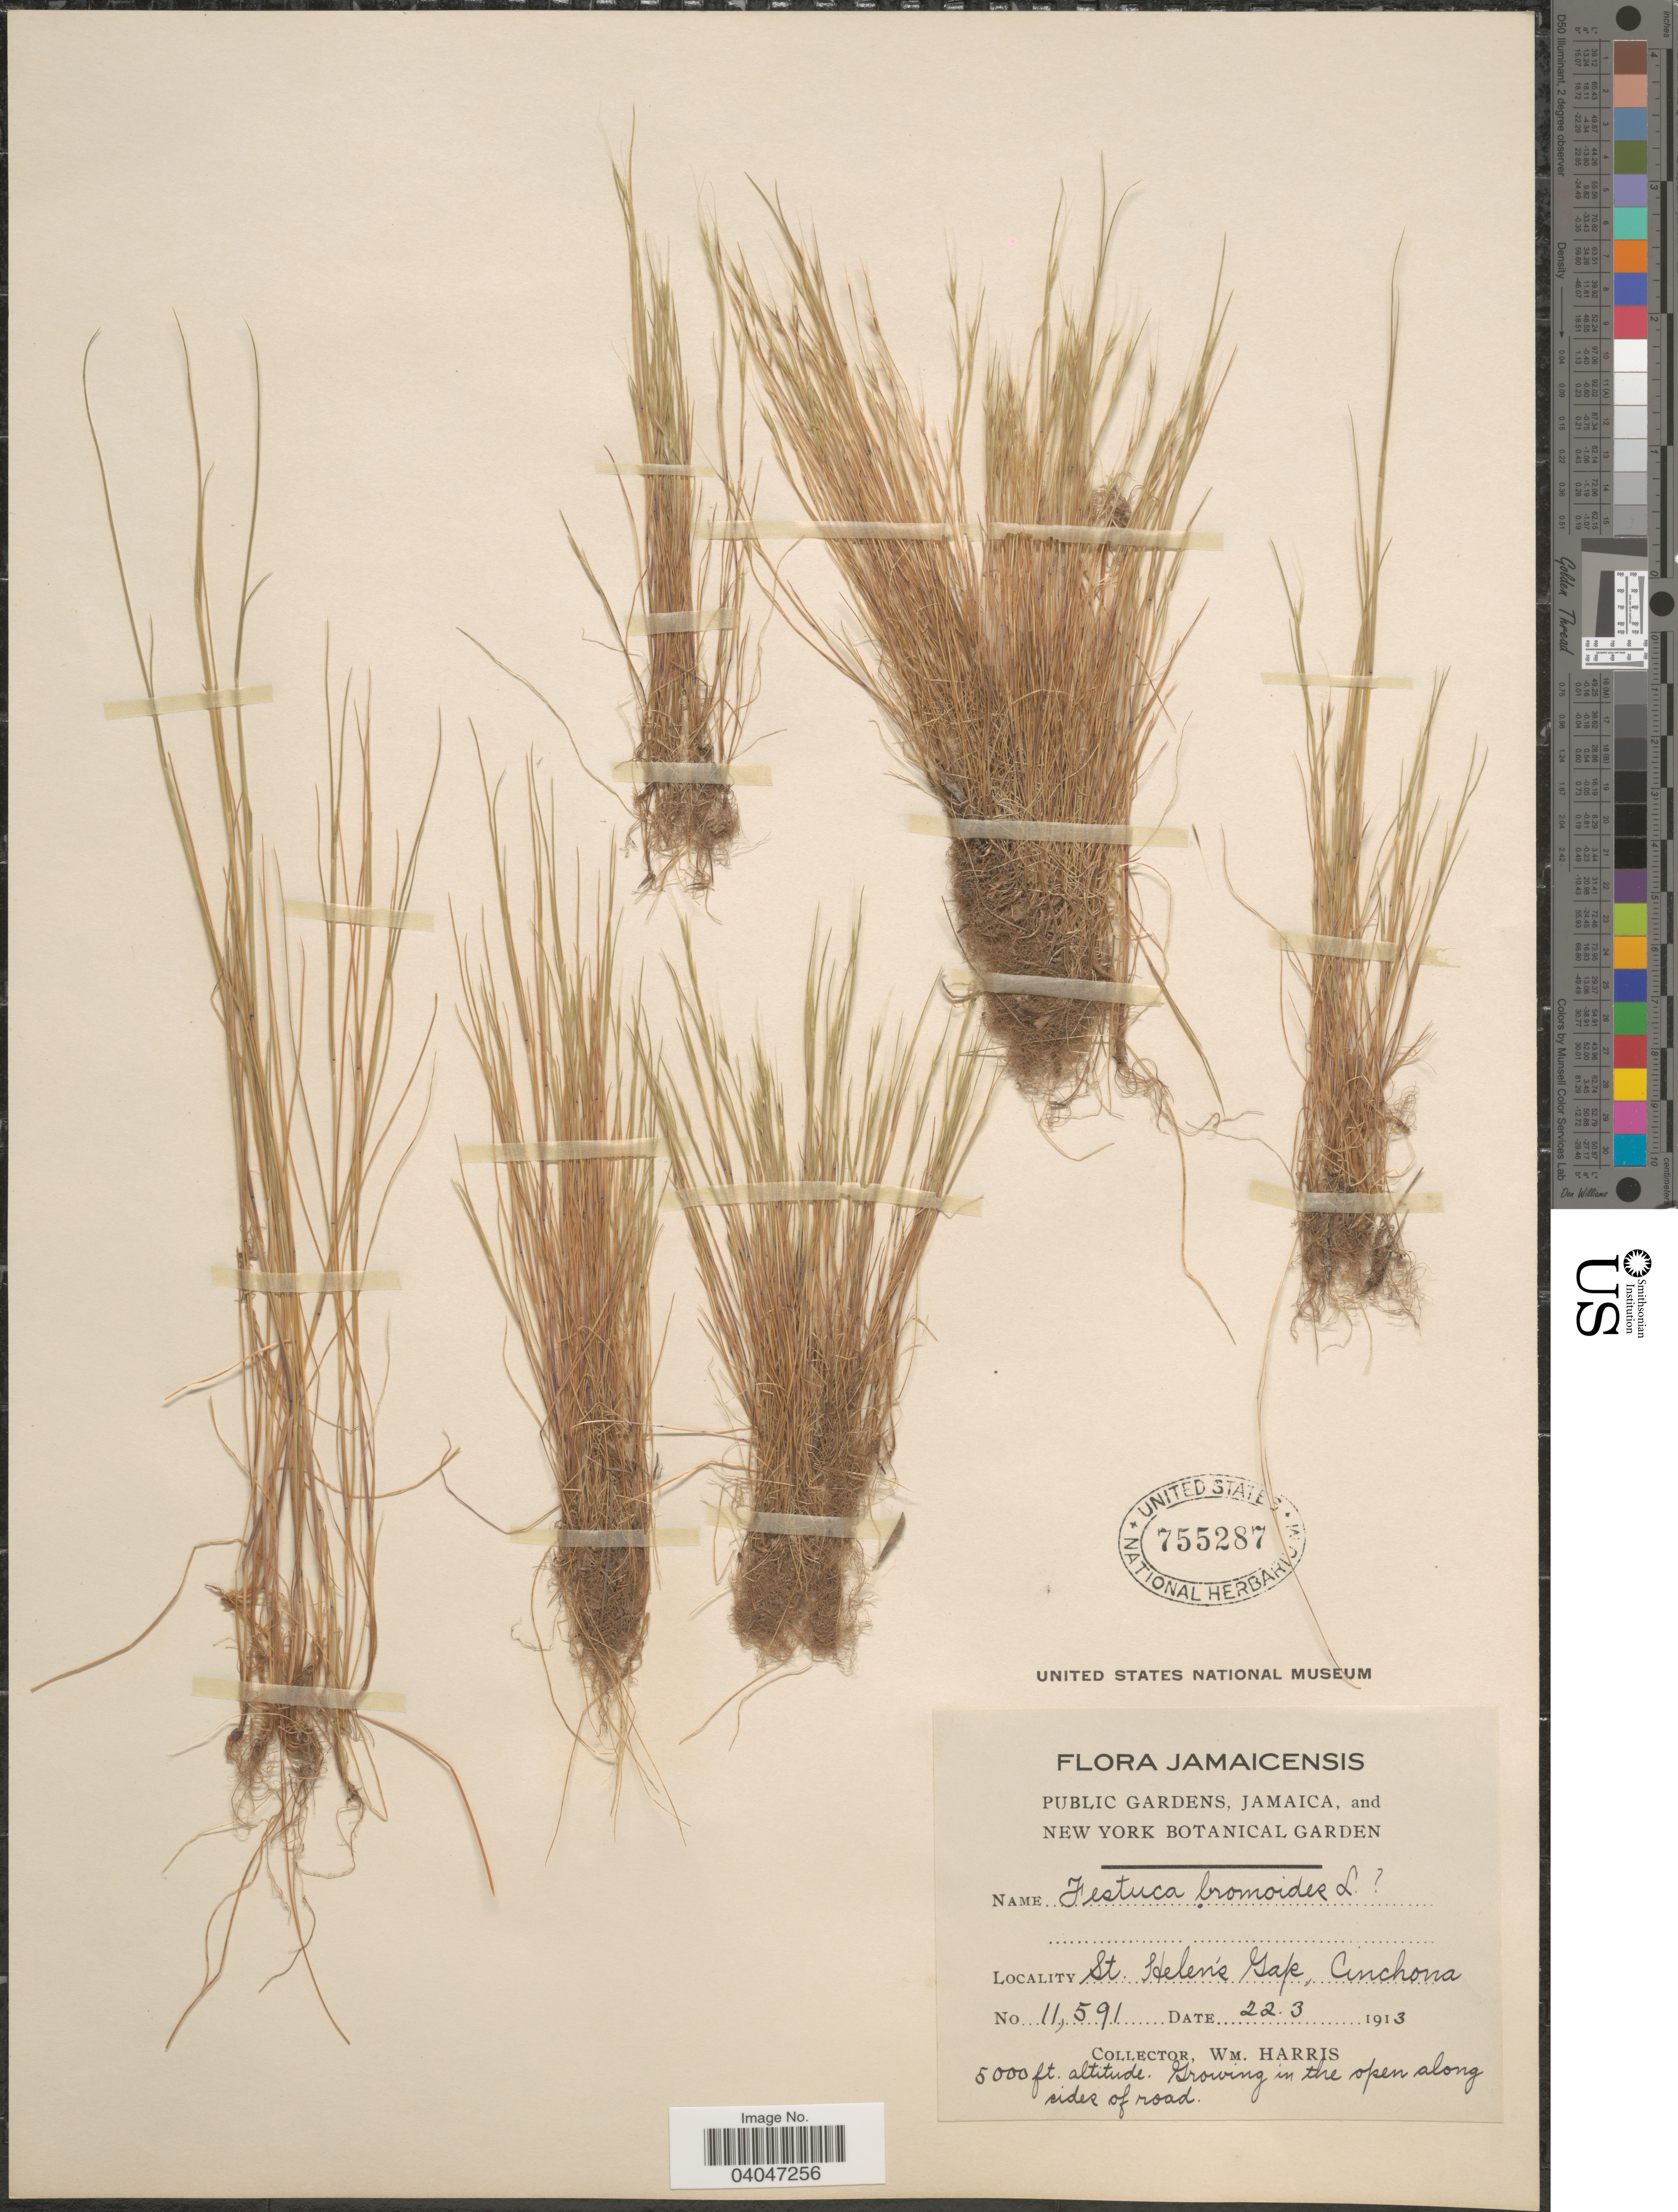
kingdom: Plantae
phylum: Tracheophyta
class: Liliopsida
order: Poales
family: Poaceae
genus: Festuca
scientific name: Festuca myuros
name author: L.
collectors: W. H. Harris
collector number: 11591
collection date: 1913-03-22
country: Jamaica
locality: St. Helen's Gap, Cinchona.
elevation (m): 1524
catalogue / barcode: US 755287